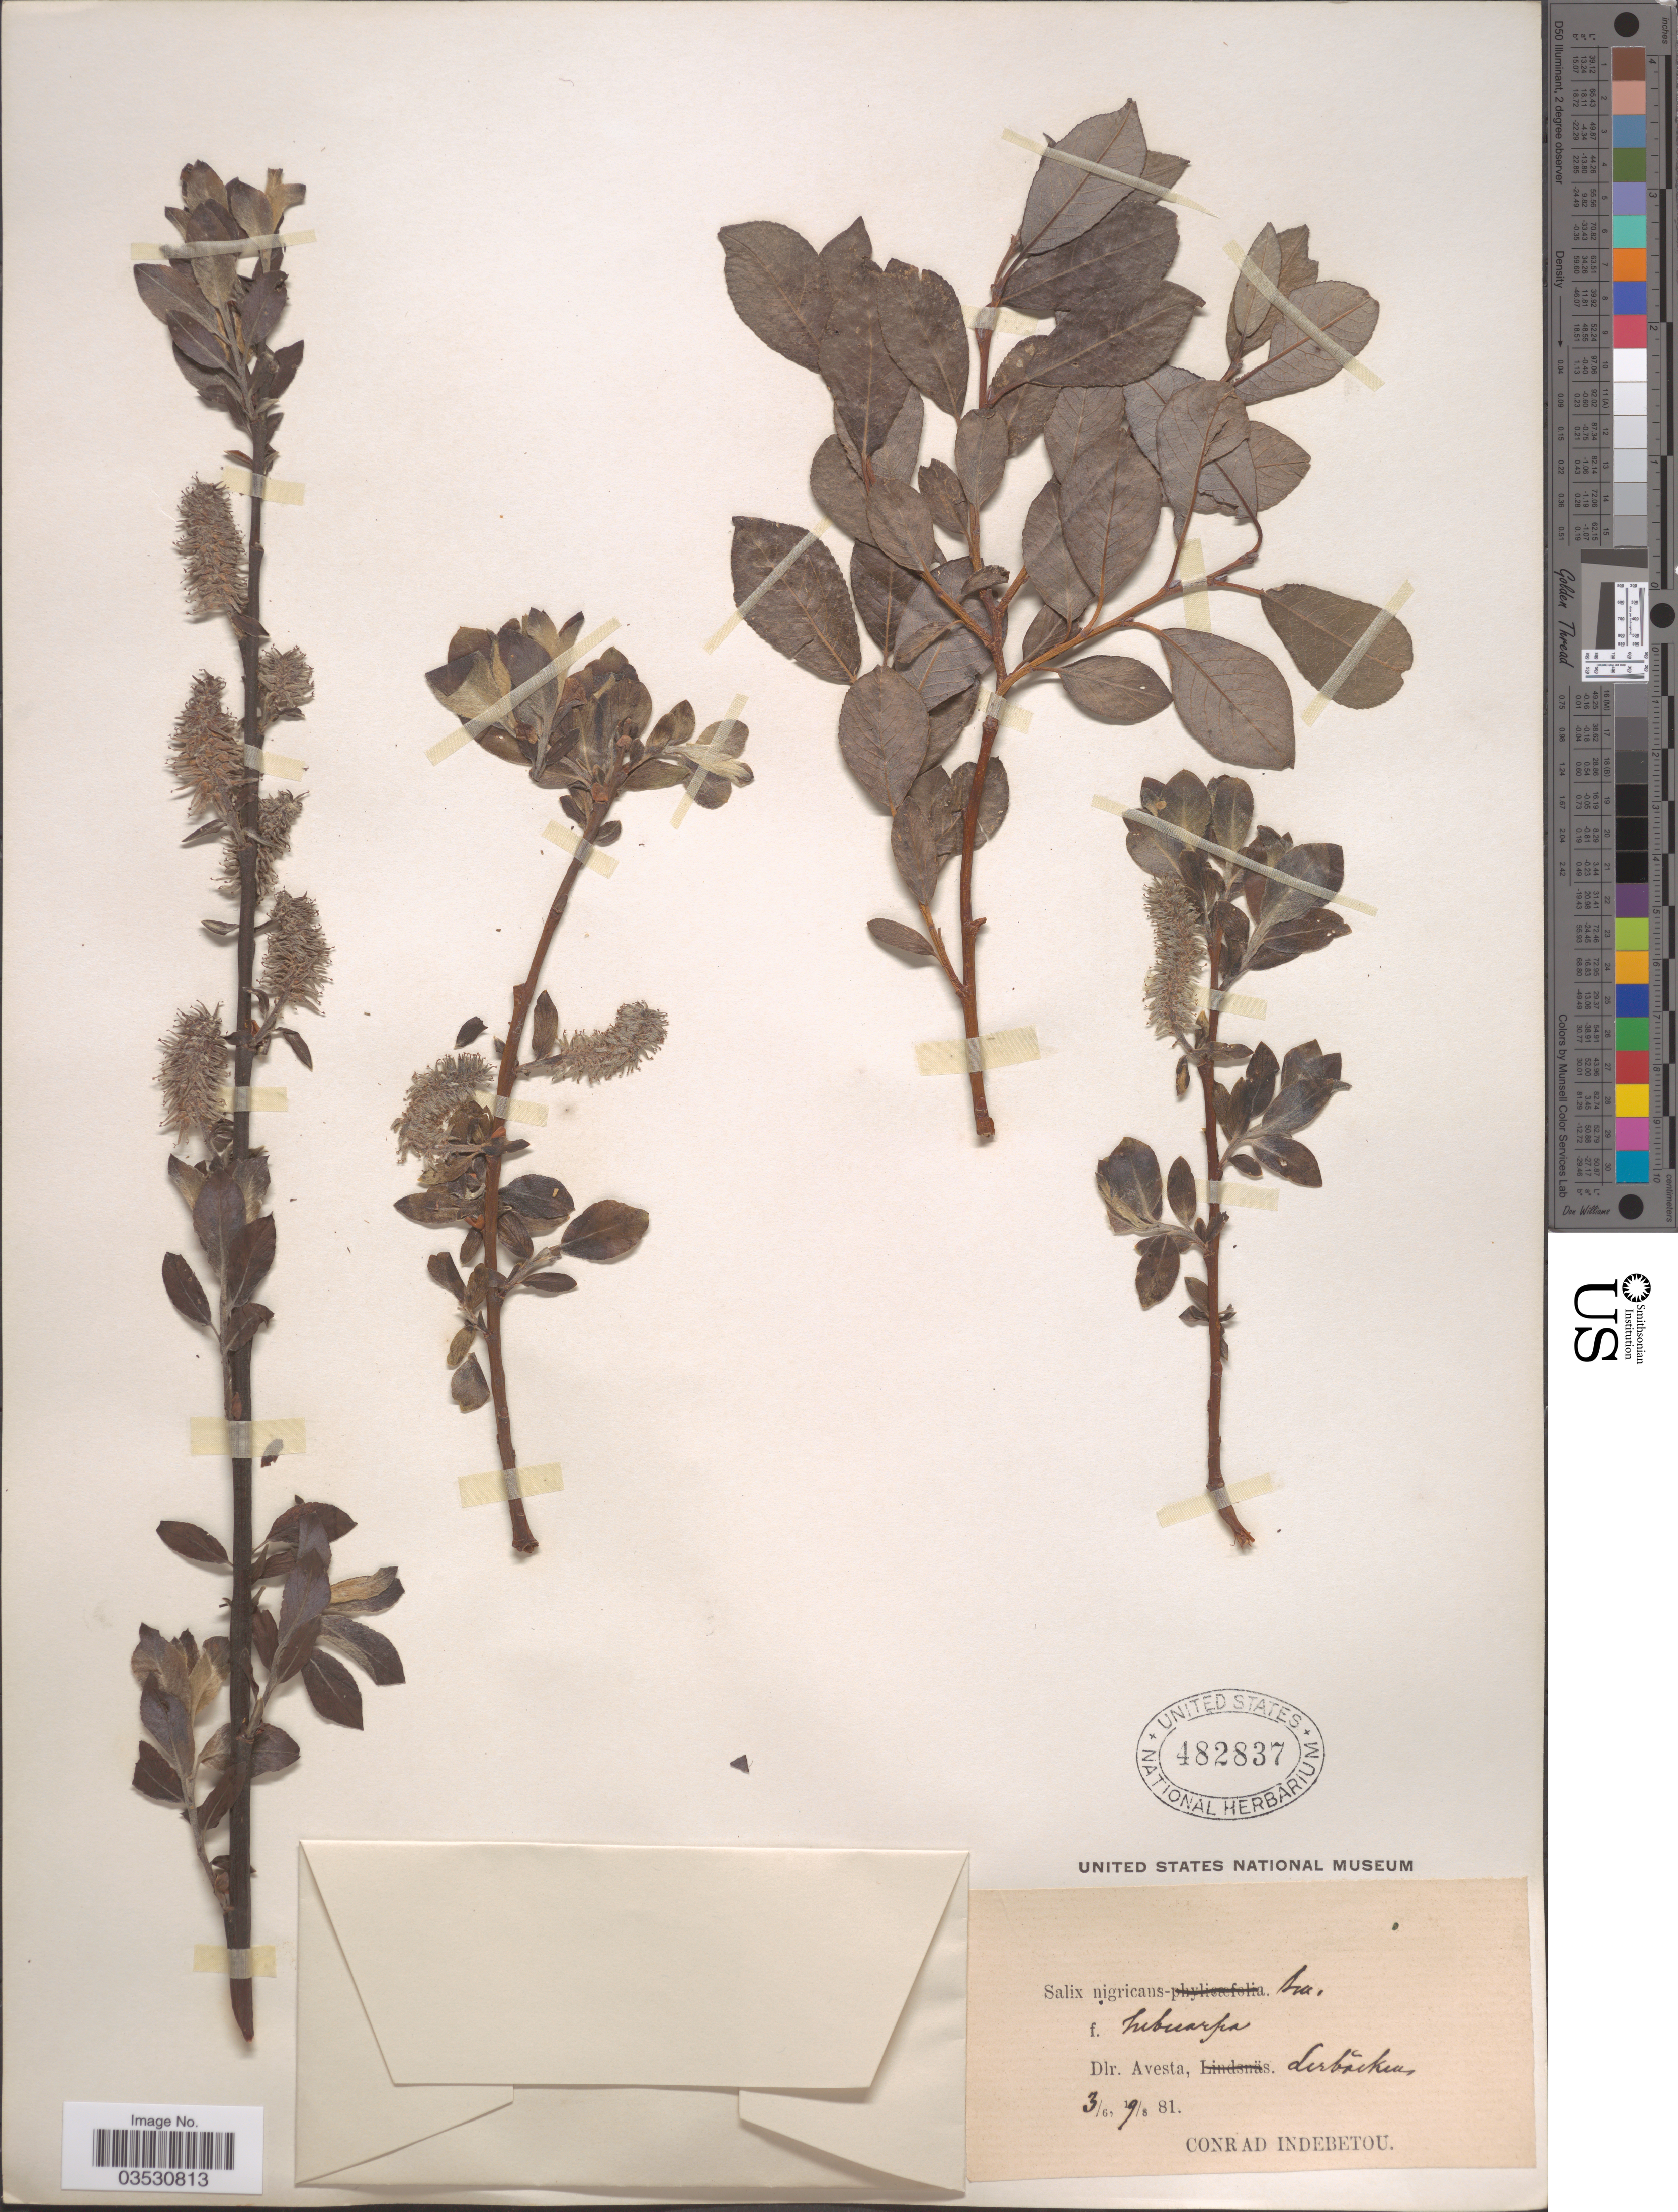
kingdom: Plantae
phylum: Tracheophyta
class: Magnoliopsida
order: Malpighiales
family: Salicaceae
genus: Salix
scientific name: Salix nigricans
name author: Sm.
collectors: C. Indebetou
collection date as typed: Transcribed d/m/y: 3/6/81 to 19/8/81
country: Sweden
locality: Dlr. Avesta, Lerbáckens.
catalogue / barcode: US 482837